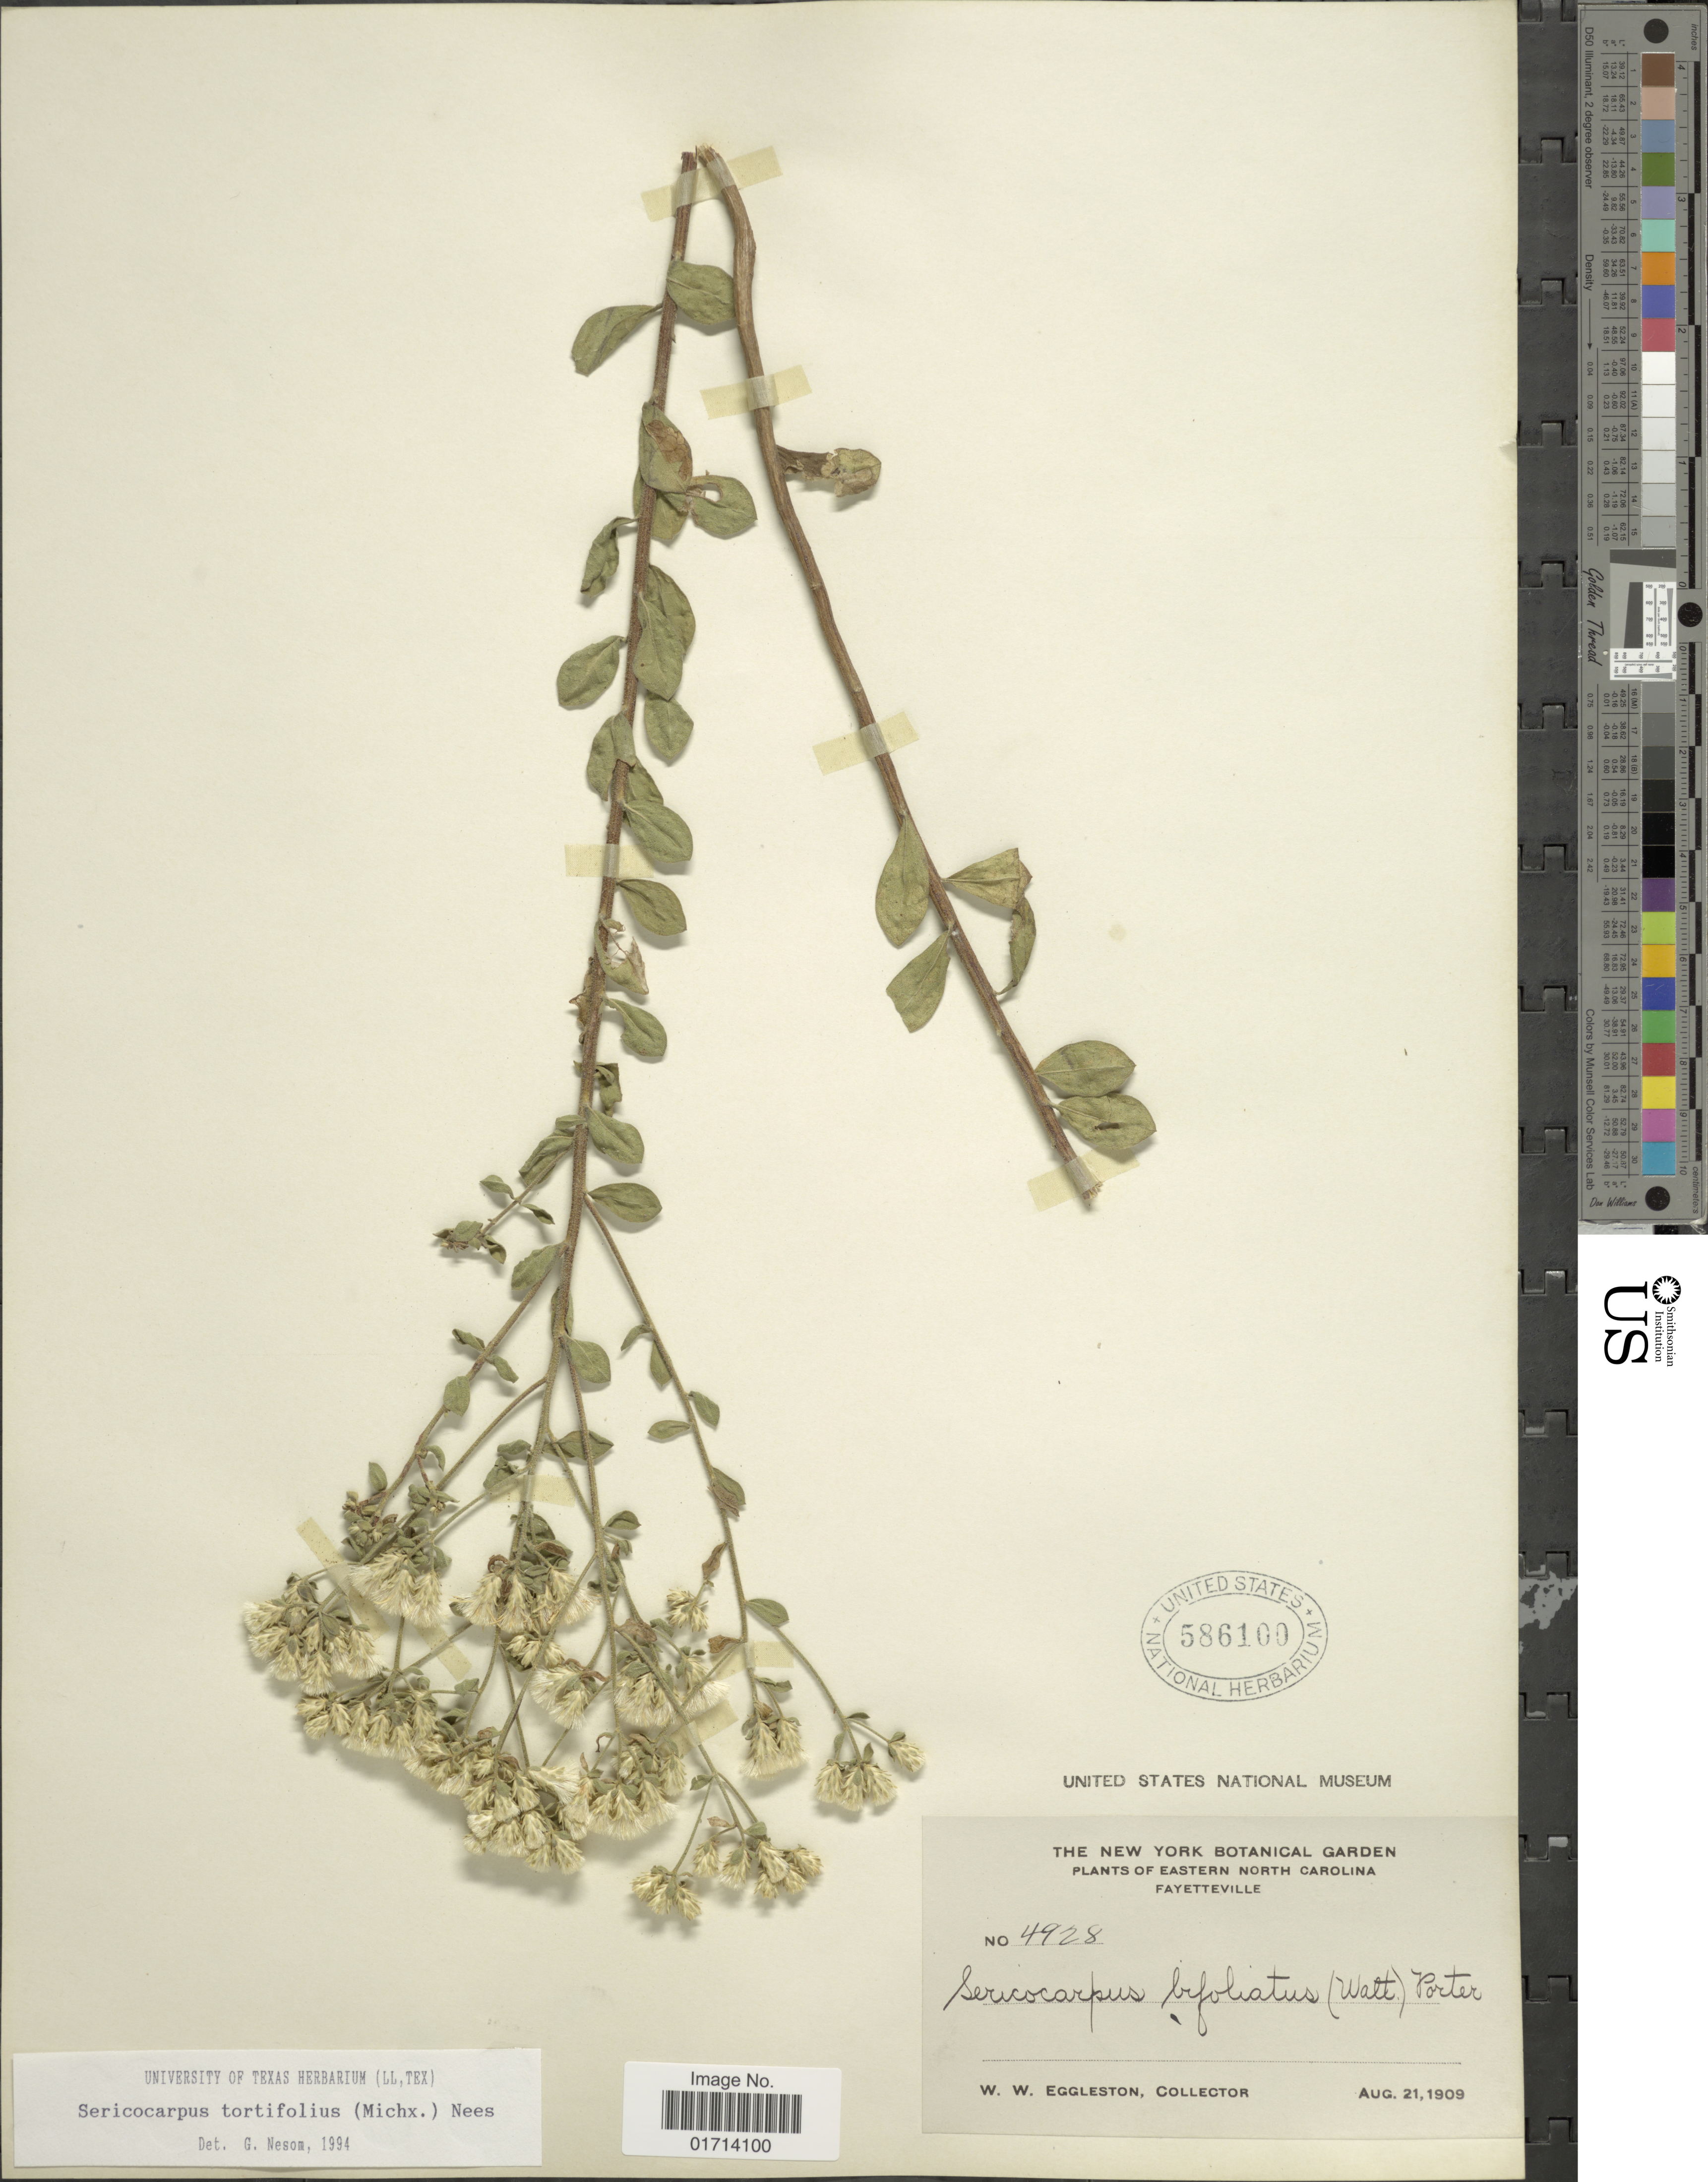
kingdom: Plantae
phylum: Tracheophyta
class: Magnoliopsida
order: Asterales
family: Asteraceae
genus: Sericocarpus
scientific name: Sericocarpus tortifolius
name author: (Michx.) Nees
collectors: W. W. Eggleston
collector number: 4928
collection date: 1909-08-21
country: United States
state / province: North Carolina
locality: Eastern North Carolina, Fayetteville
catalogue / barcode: US 586100